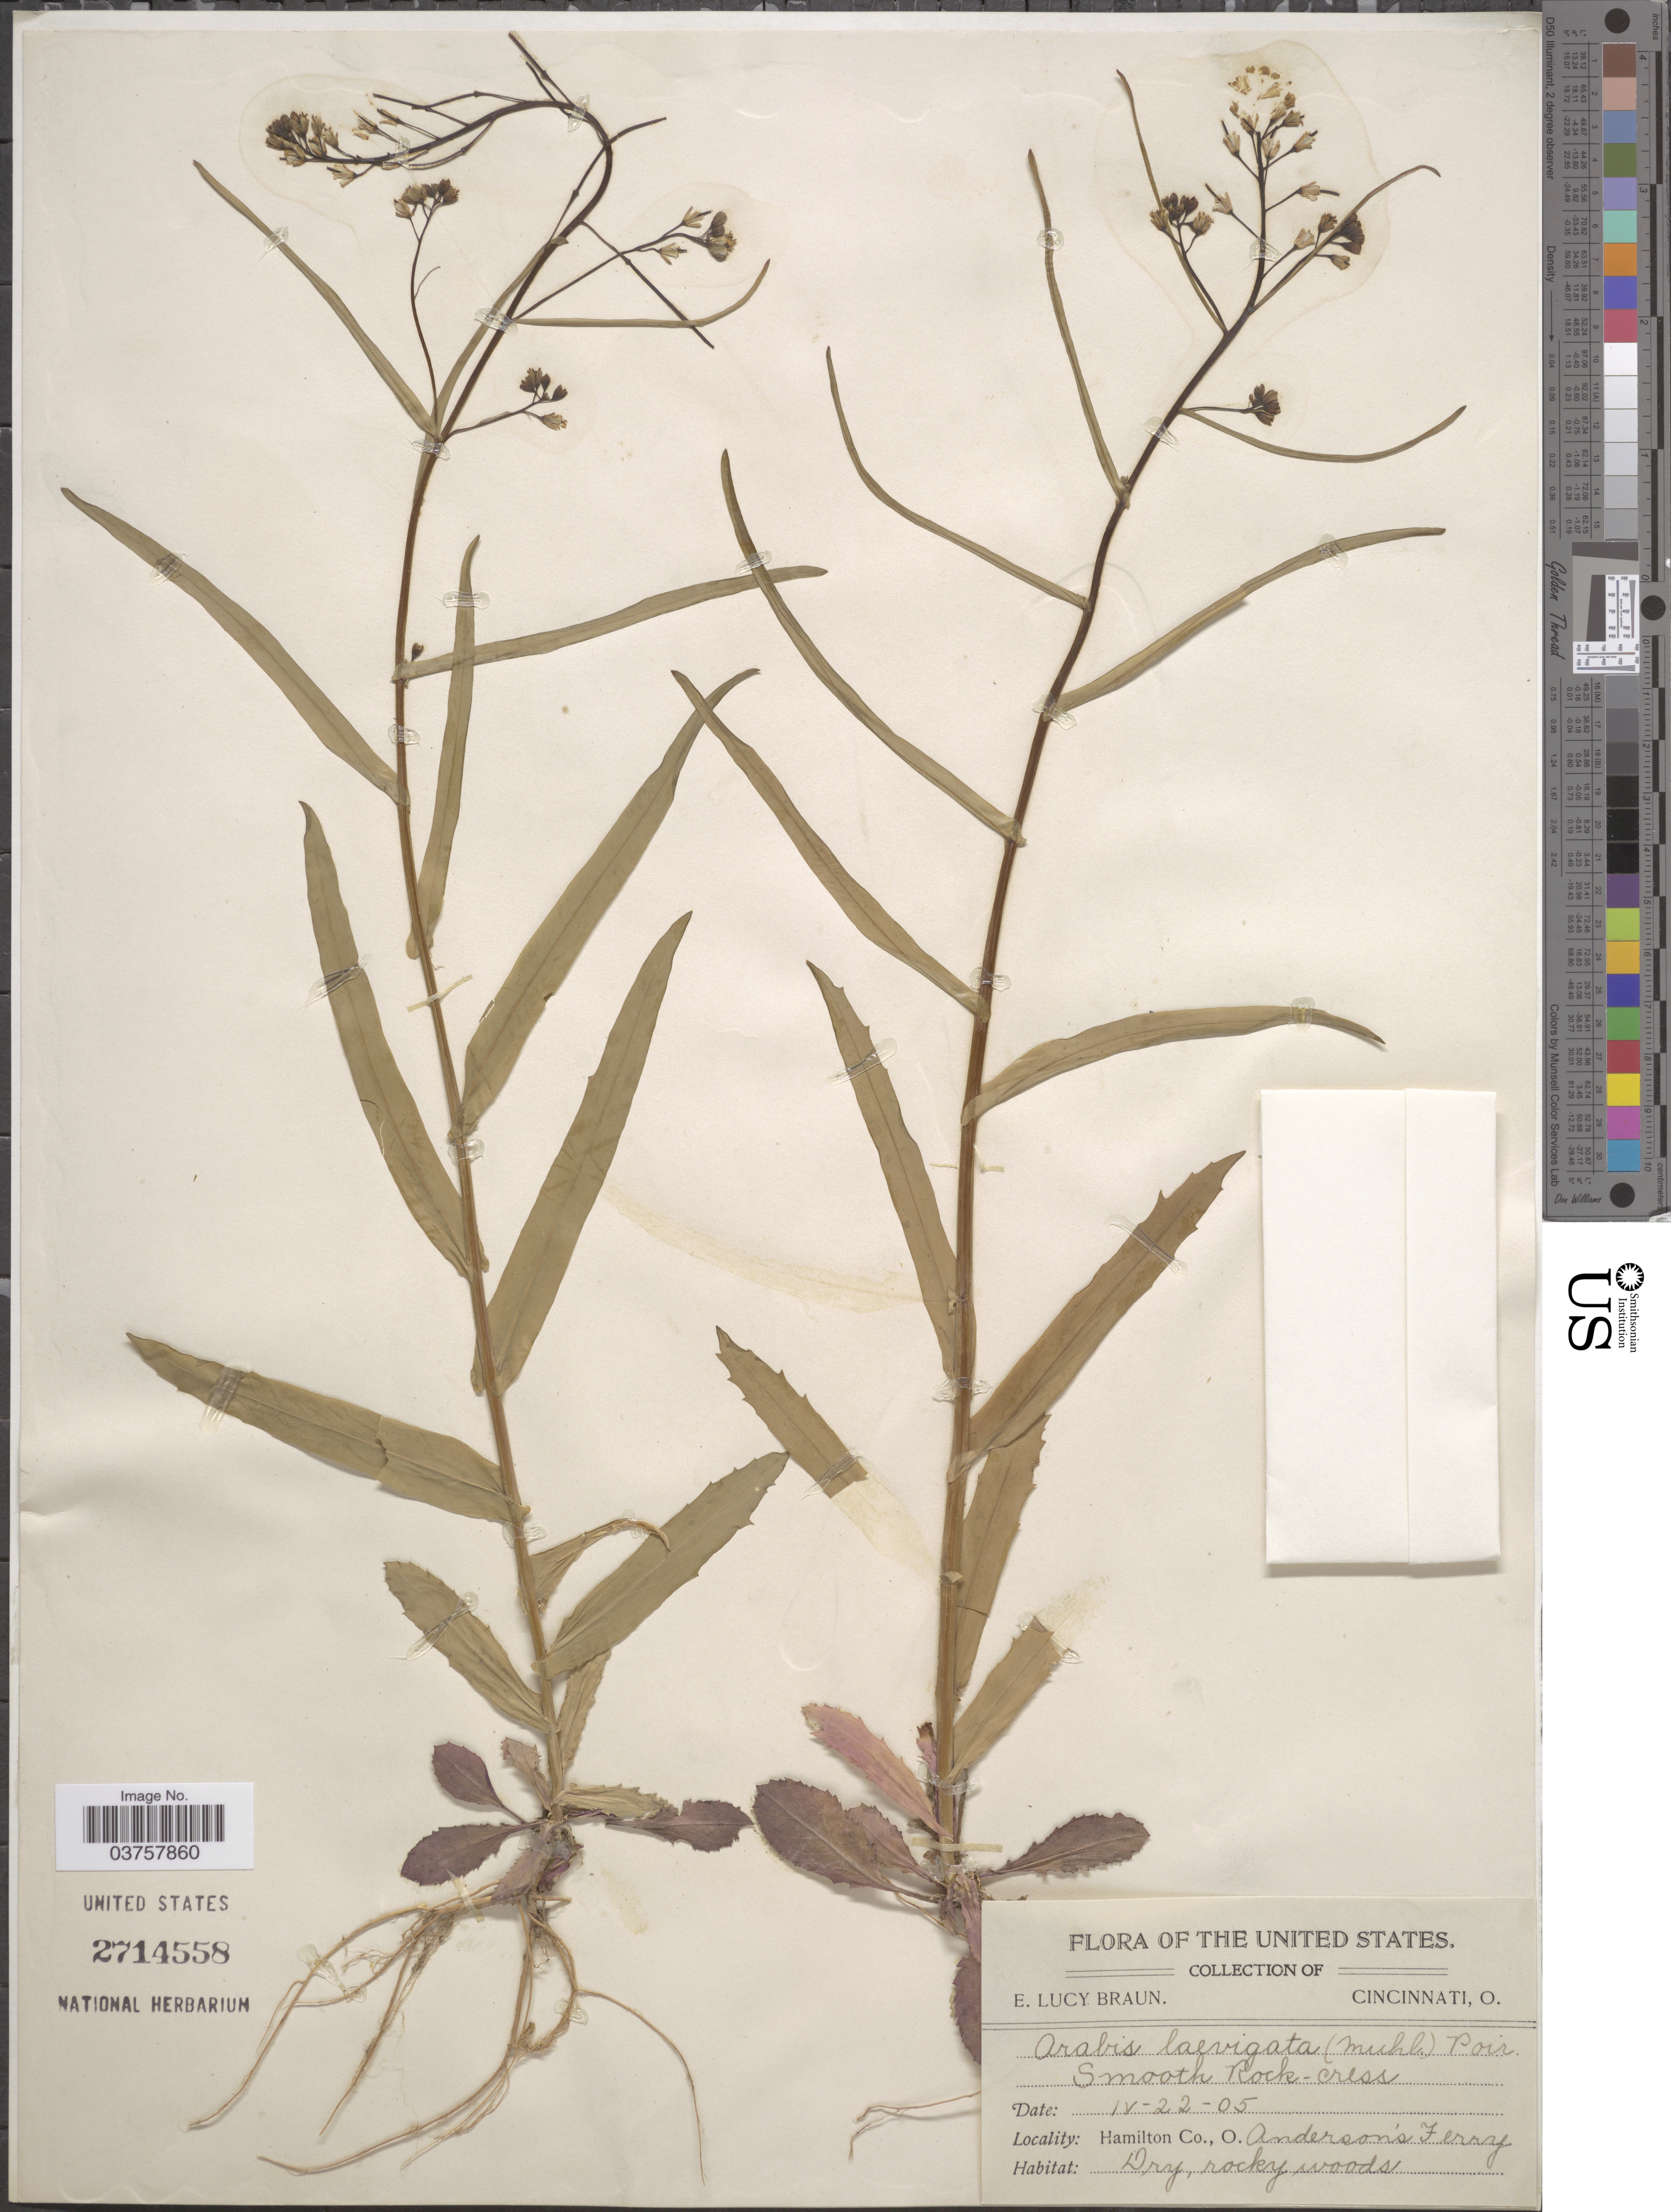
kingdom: Plantae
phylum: Tracheophyta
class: Magnoliopsida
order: Brassicales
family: Brassicaceae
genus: Arabis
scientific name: Arabis laevigata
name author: (Muhl. ex Willd.) Poir.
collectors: E. L. Braun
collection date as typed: Transcribed d/m/y: 22/4/5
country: United States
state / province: Ohio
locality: Hamilton Co., Anderson's Ferry.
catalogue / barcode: US 2714558